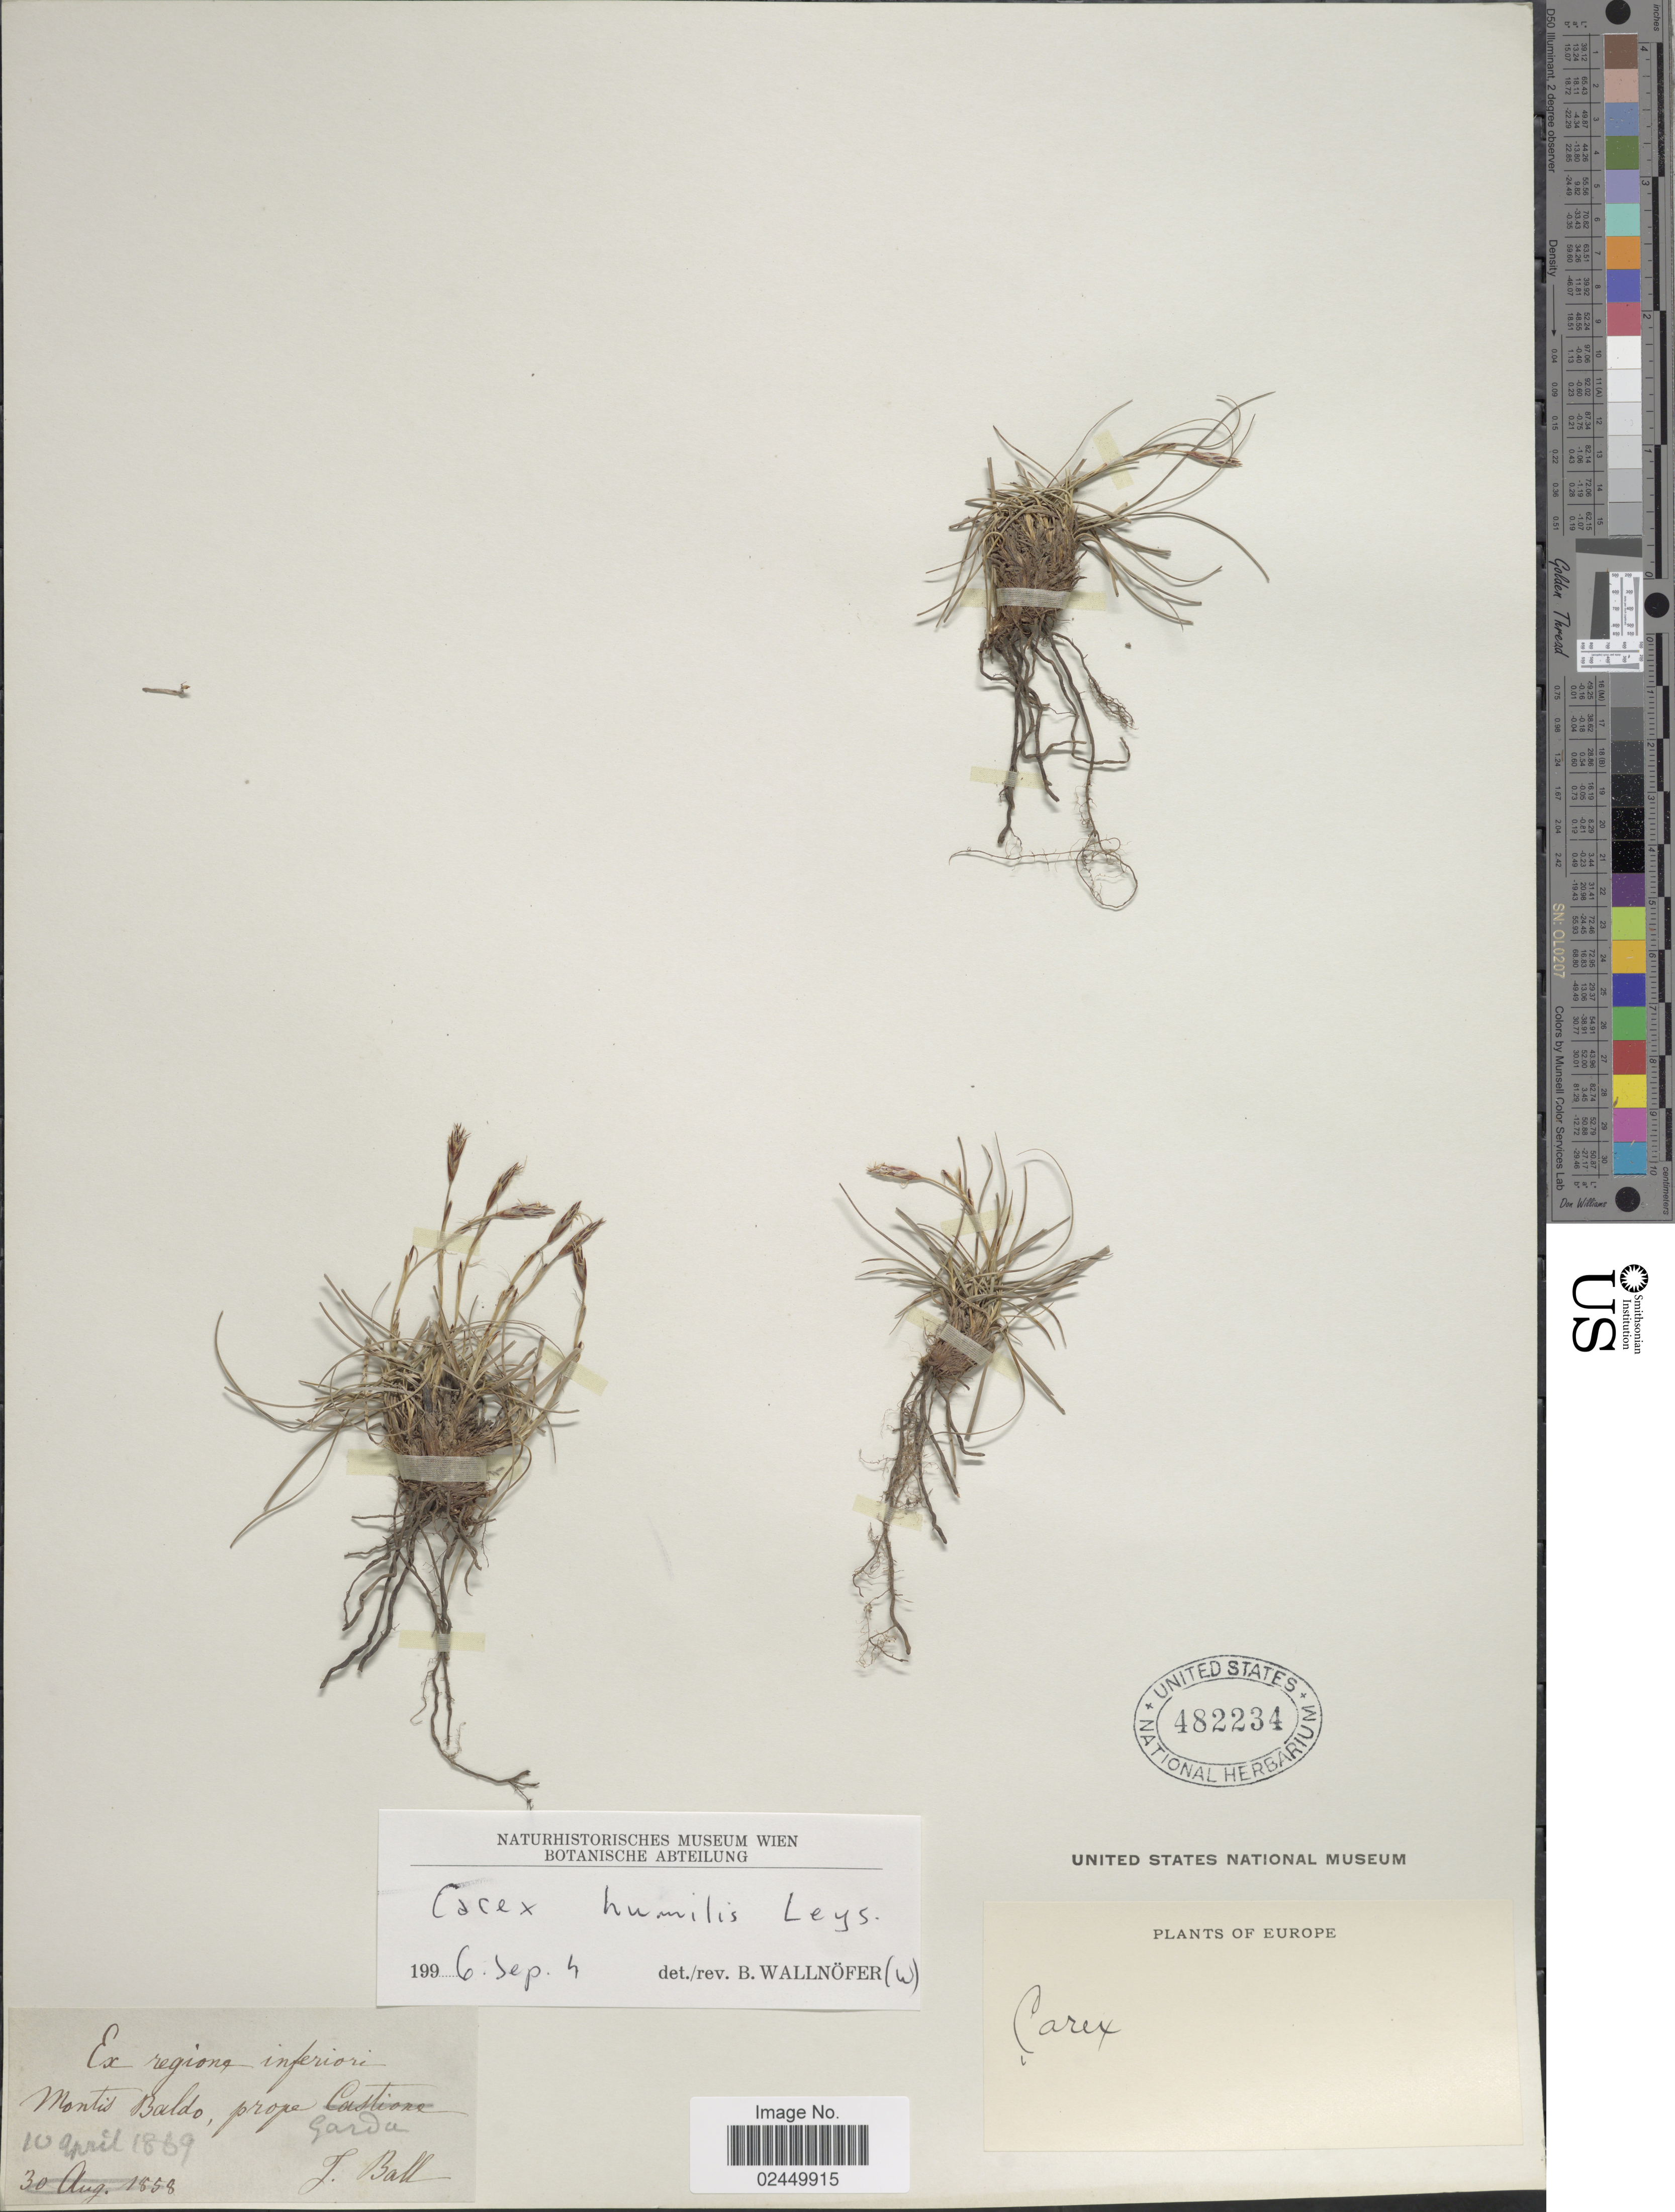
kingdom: Plantae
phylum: Tracheophyta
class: Liliopsida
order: Poales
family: Cyperaceae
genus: Carex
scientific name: Carex humilis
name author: Leyss.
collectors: J. Ball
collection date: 1869-04-10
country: Italy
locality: Montis Baldo, prope Garda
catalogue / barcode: US 482234